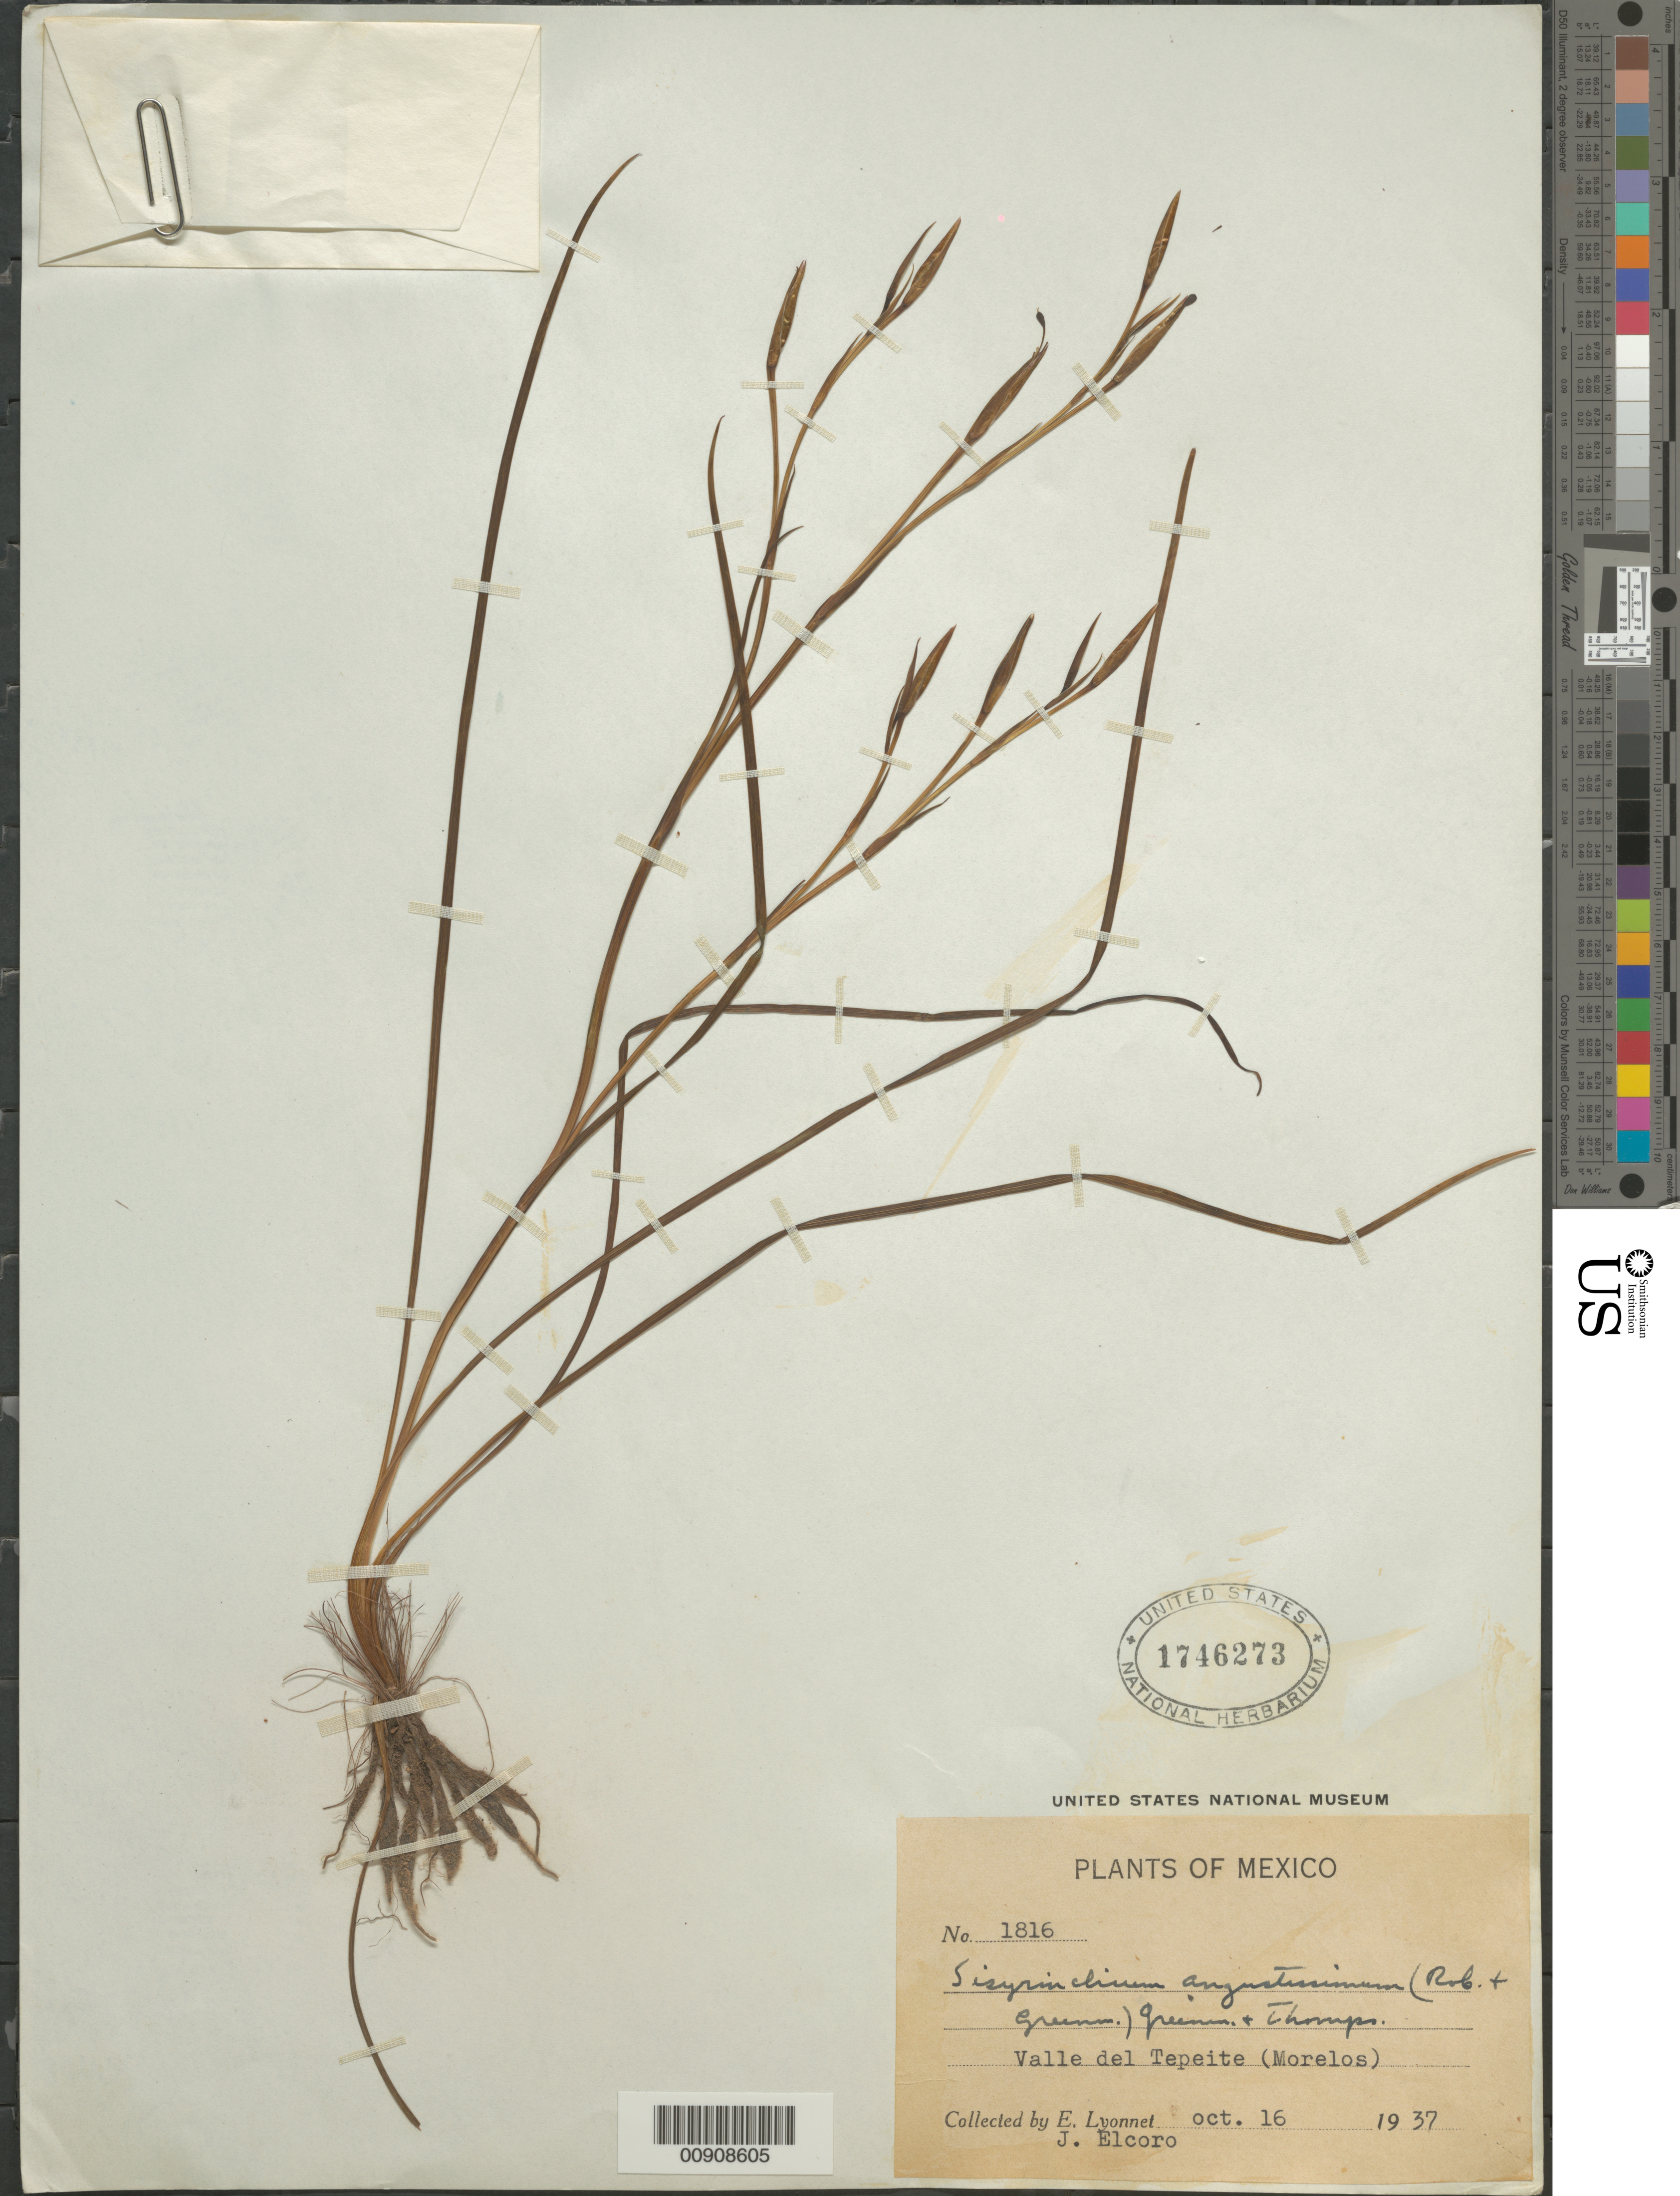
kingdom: Plantae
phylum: Tracheophyta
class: Liliopsida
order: Asparagales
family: Iridaceae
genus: Sisyrinchium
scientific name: Sisyrinchium angustissimum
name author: (B.L. Rob.) Greenm. & C.H. Thomps.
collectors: Bro. E. Lyonnet & J. Elcoro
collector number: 1816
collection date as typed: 16 Oct 1937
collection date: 1937-10-16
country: Mexico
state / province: Morelos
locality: Valle del Tepeite (Morelos).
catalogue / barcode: US 1746273